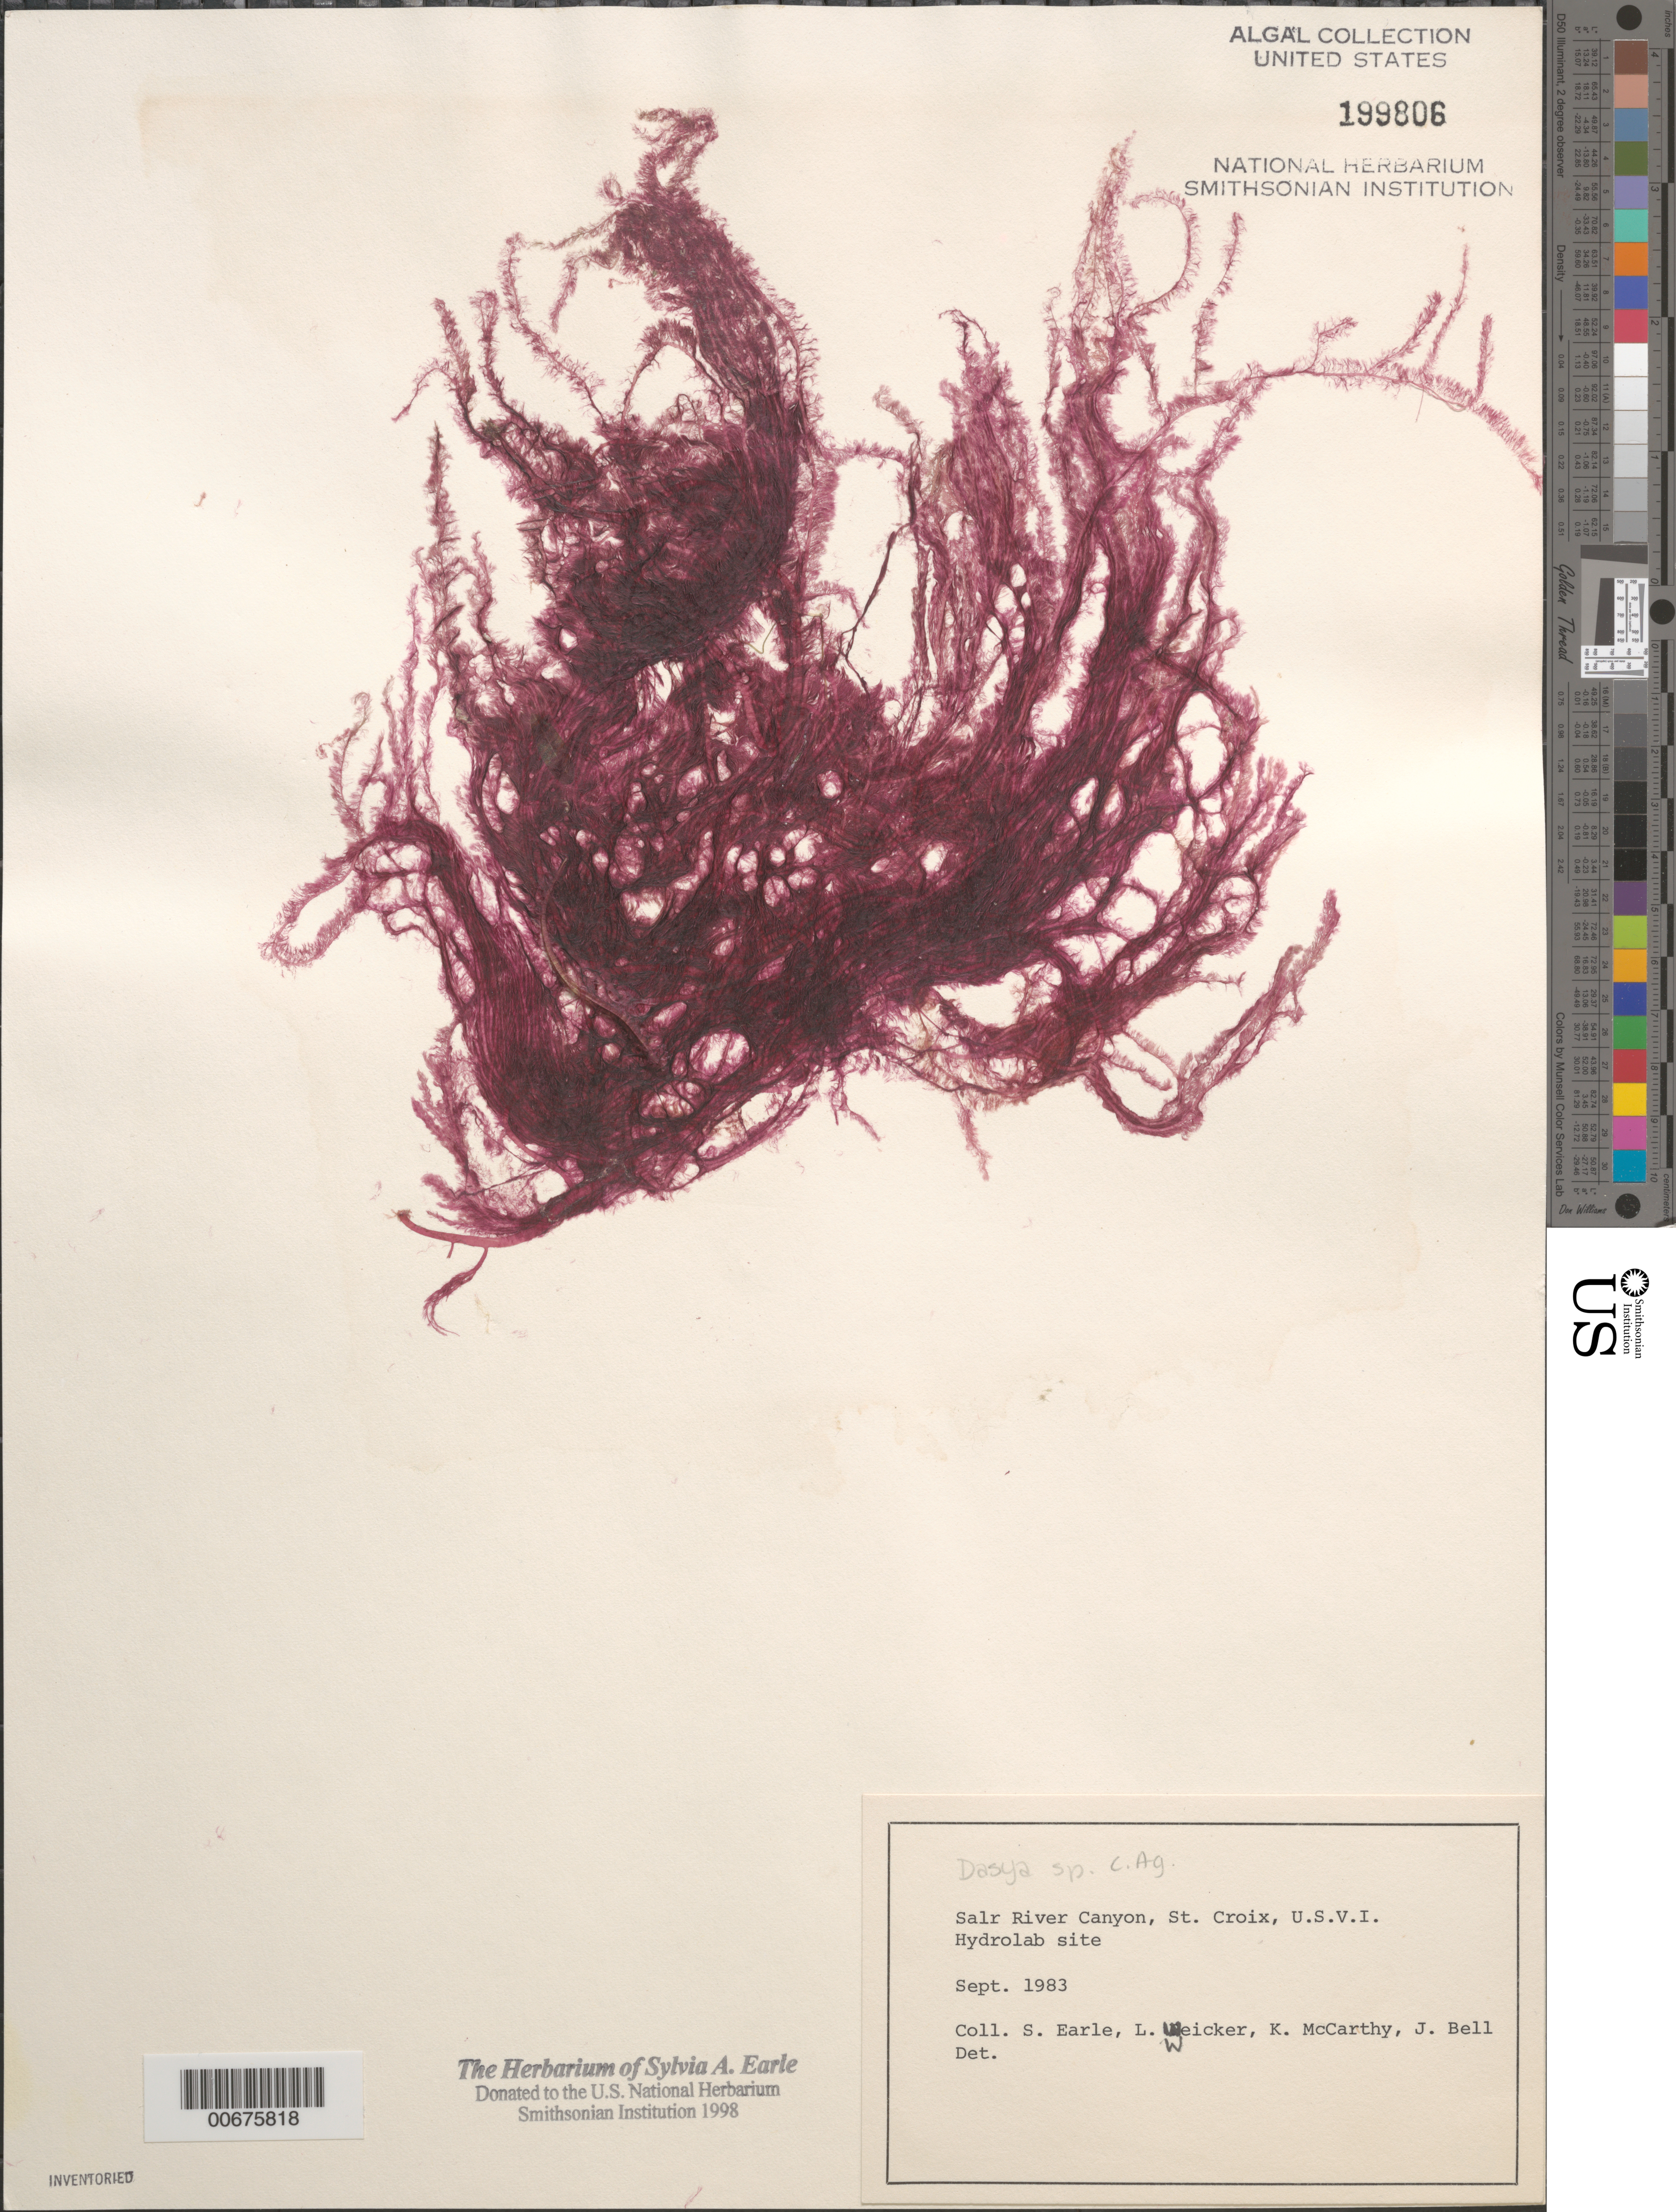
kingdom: Plantae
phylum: Rhodophyta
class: Florideophyceae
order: Ceramiales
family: Dasyaceae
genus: Dasya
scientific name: Dasya sp.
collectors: S. A. Earle, L. Weicker, K. McCarthy & J. Bell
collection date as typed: Sep 1983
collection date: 1983-09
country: U.S. Virgin Islands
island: St. Croix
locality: Salt River Canyon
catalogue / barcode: US 199806